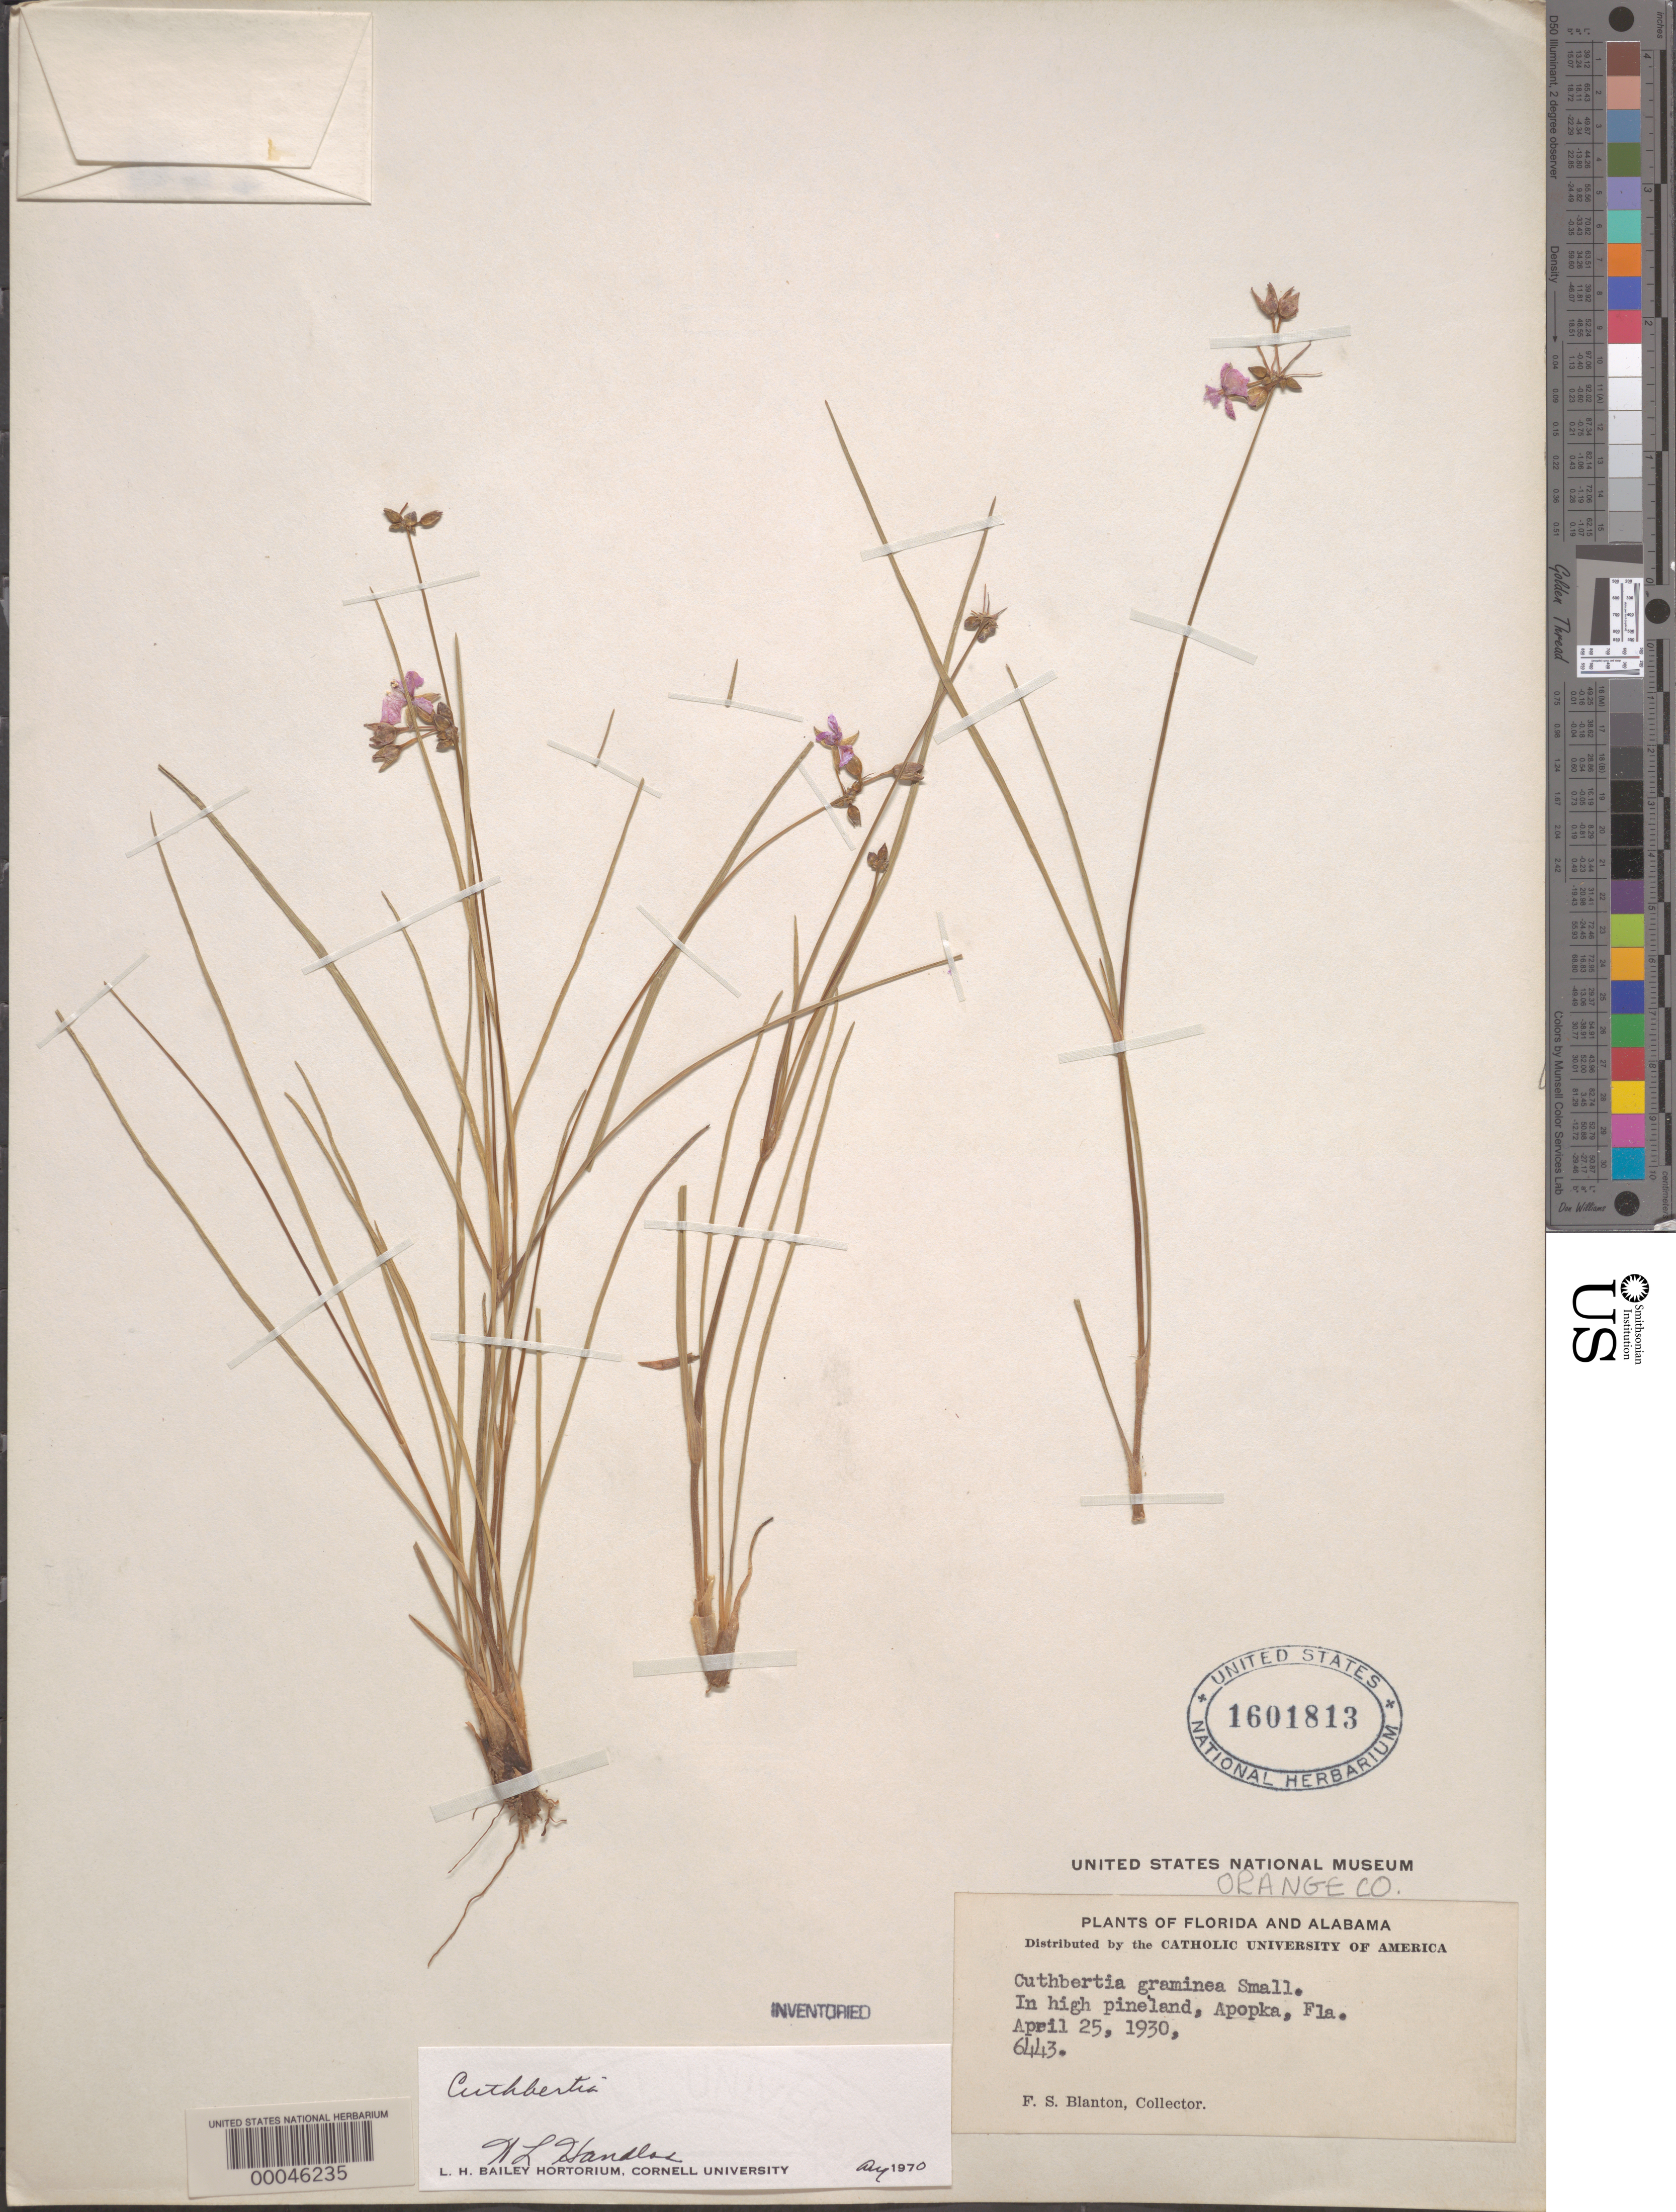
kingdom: Plantae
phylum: Tracheophyta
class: Liliopsida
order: Commelinales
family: Commelinaceae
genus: Cuthbertia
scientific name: Cuthbertia graminea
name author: Small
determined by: Strong, Mark T., (BOT), Smithsonian Institution - National Museum of Natural History (UNITED STATES)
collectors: F. S. Blanton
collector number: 6443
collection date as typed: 25 Apr 1930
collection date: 1930-04-25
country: United States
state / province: Florida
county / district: Orange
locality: Apopka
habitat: High pineland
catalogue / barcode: US 1601813